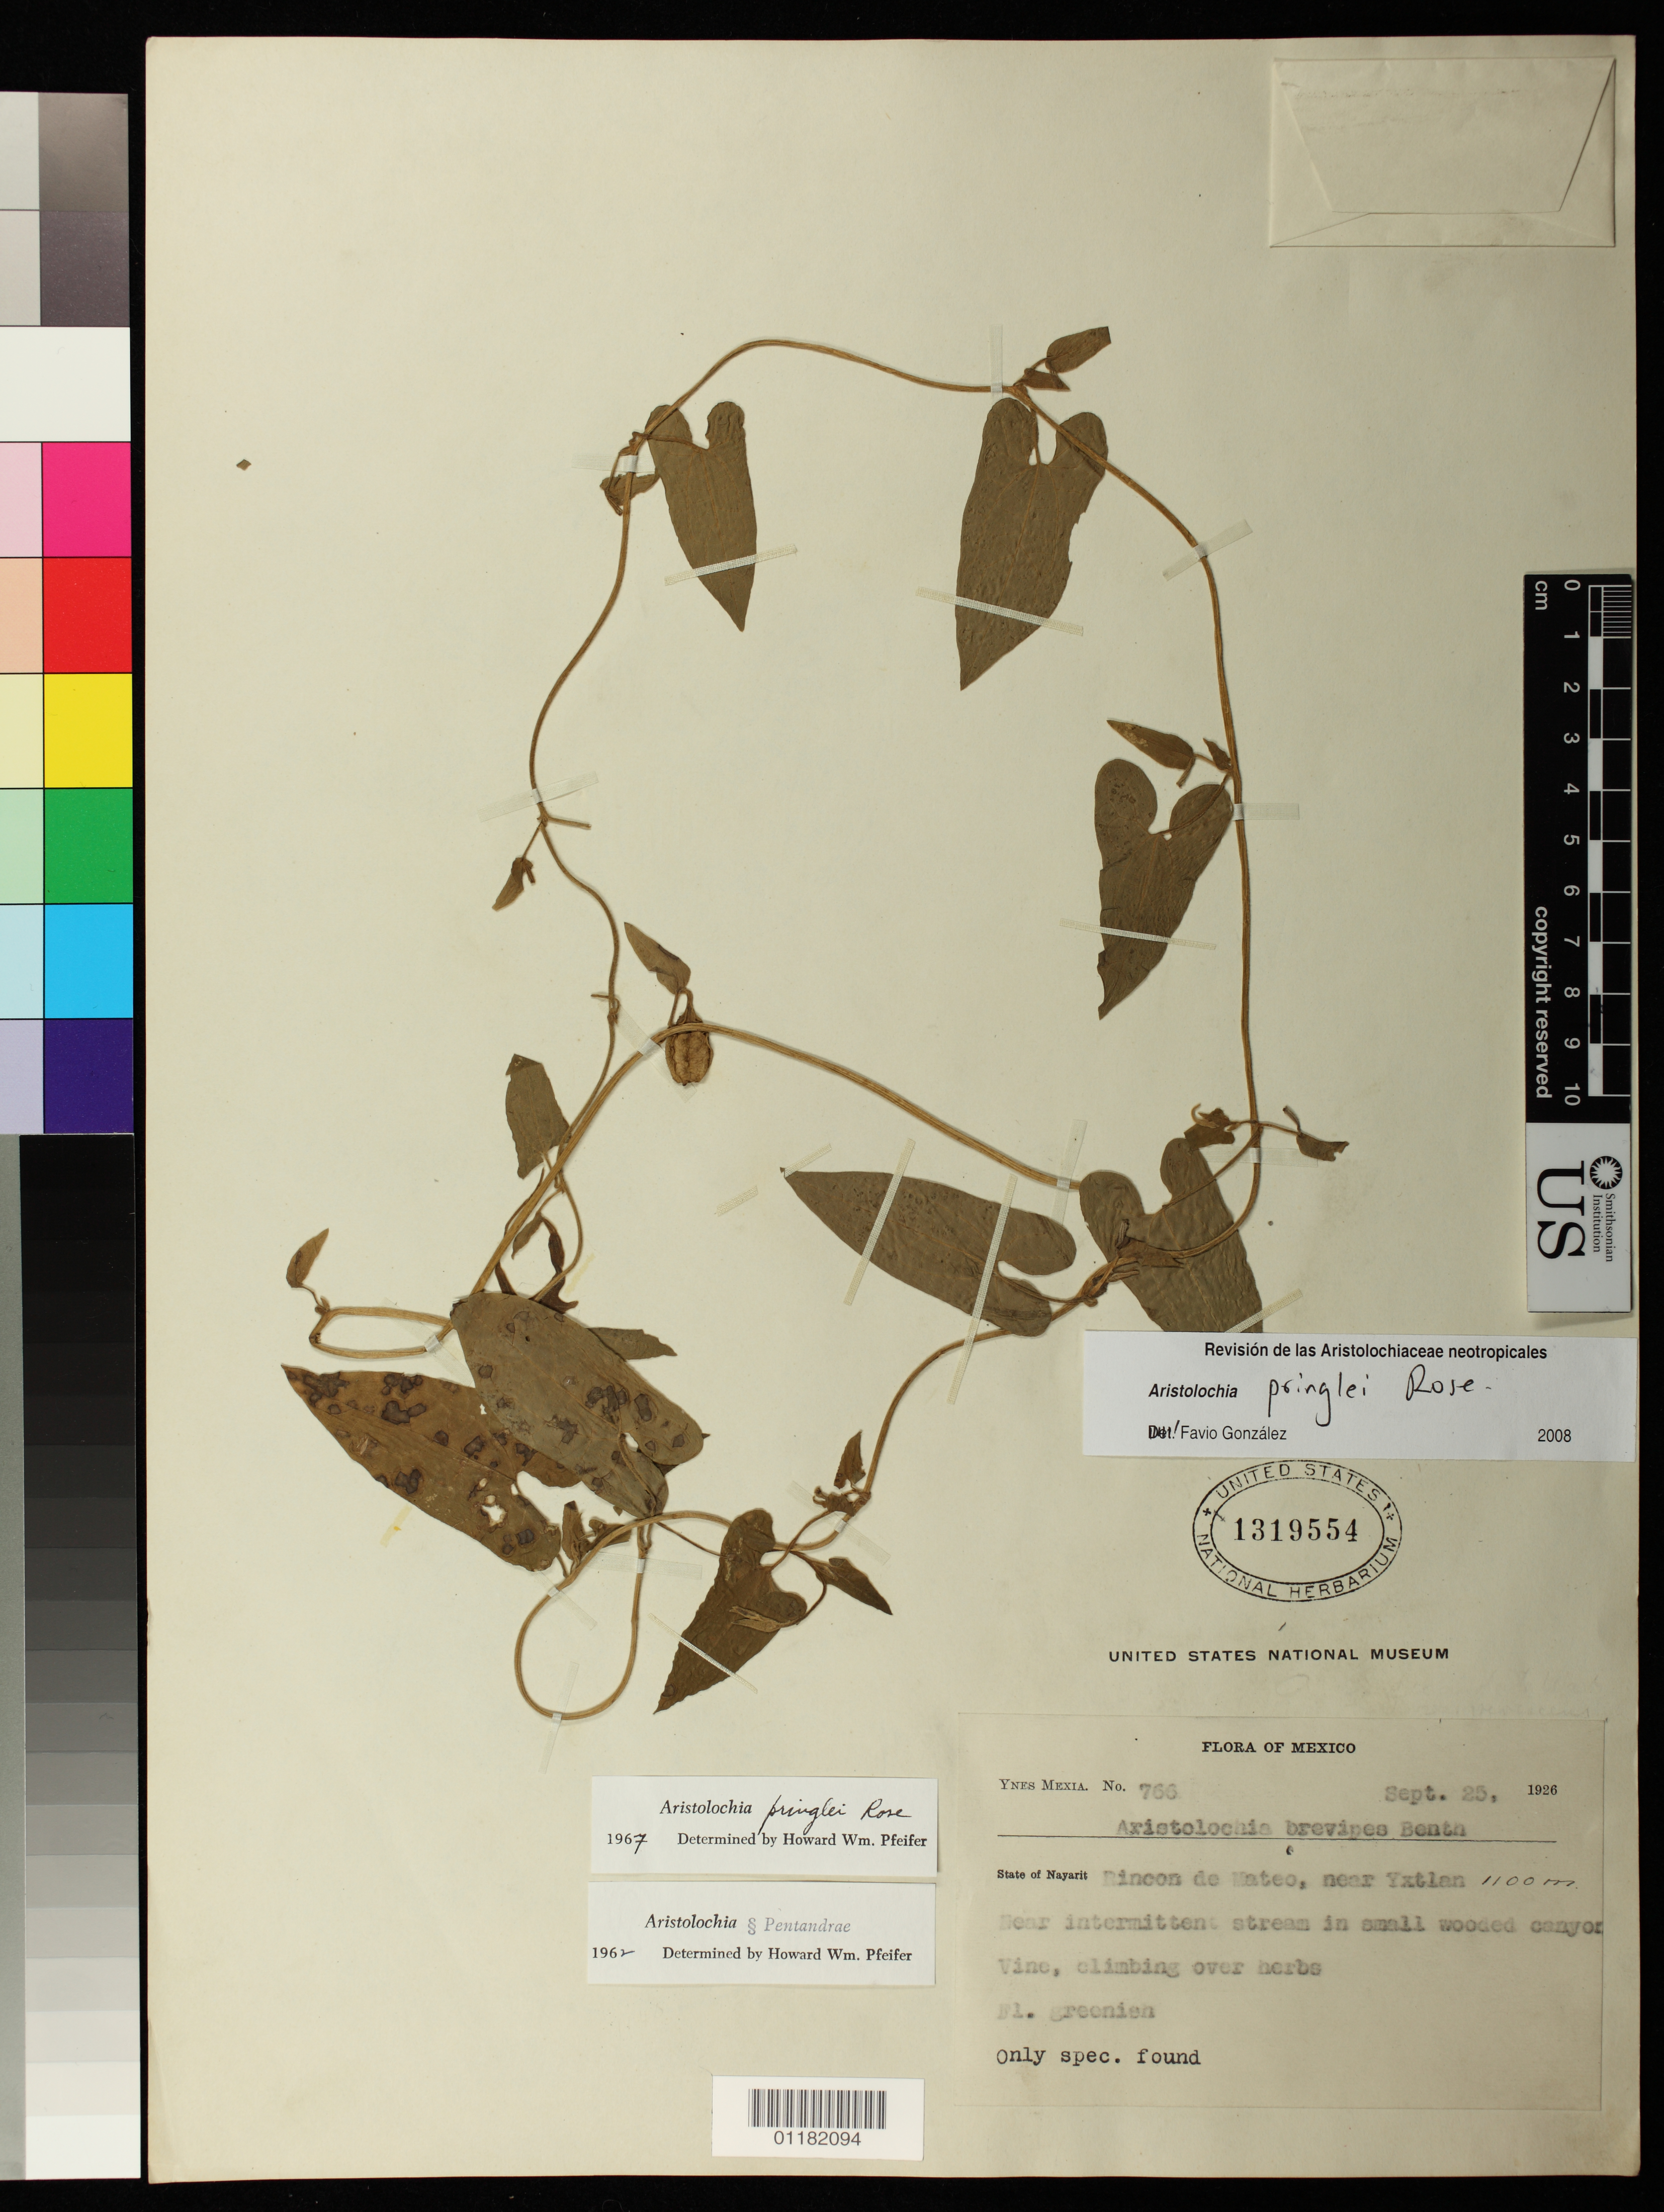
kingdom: Plantae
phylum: Tracheophyta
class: Magnoliopsida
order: Piperales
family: Aristolochiaceae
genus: Aristolochia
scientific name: Aristolochia pringlei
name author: Rose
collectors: Y. Mexia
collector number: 765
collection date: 1926-09-25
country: Mexico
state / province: Nayarit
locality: State of Nayarit; Rincon de Mateo, near Yxtlan [Ixtlan]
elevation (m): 1100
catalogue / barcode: US 1319554